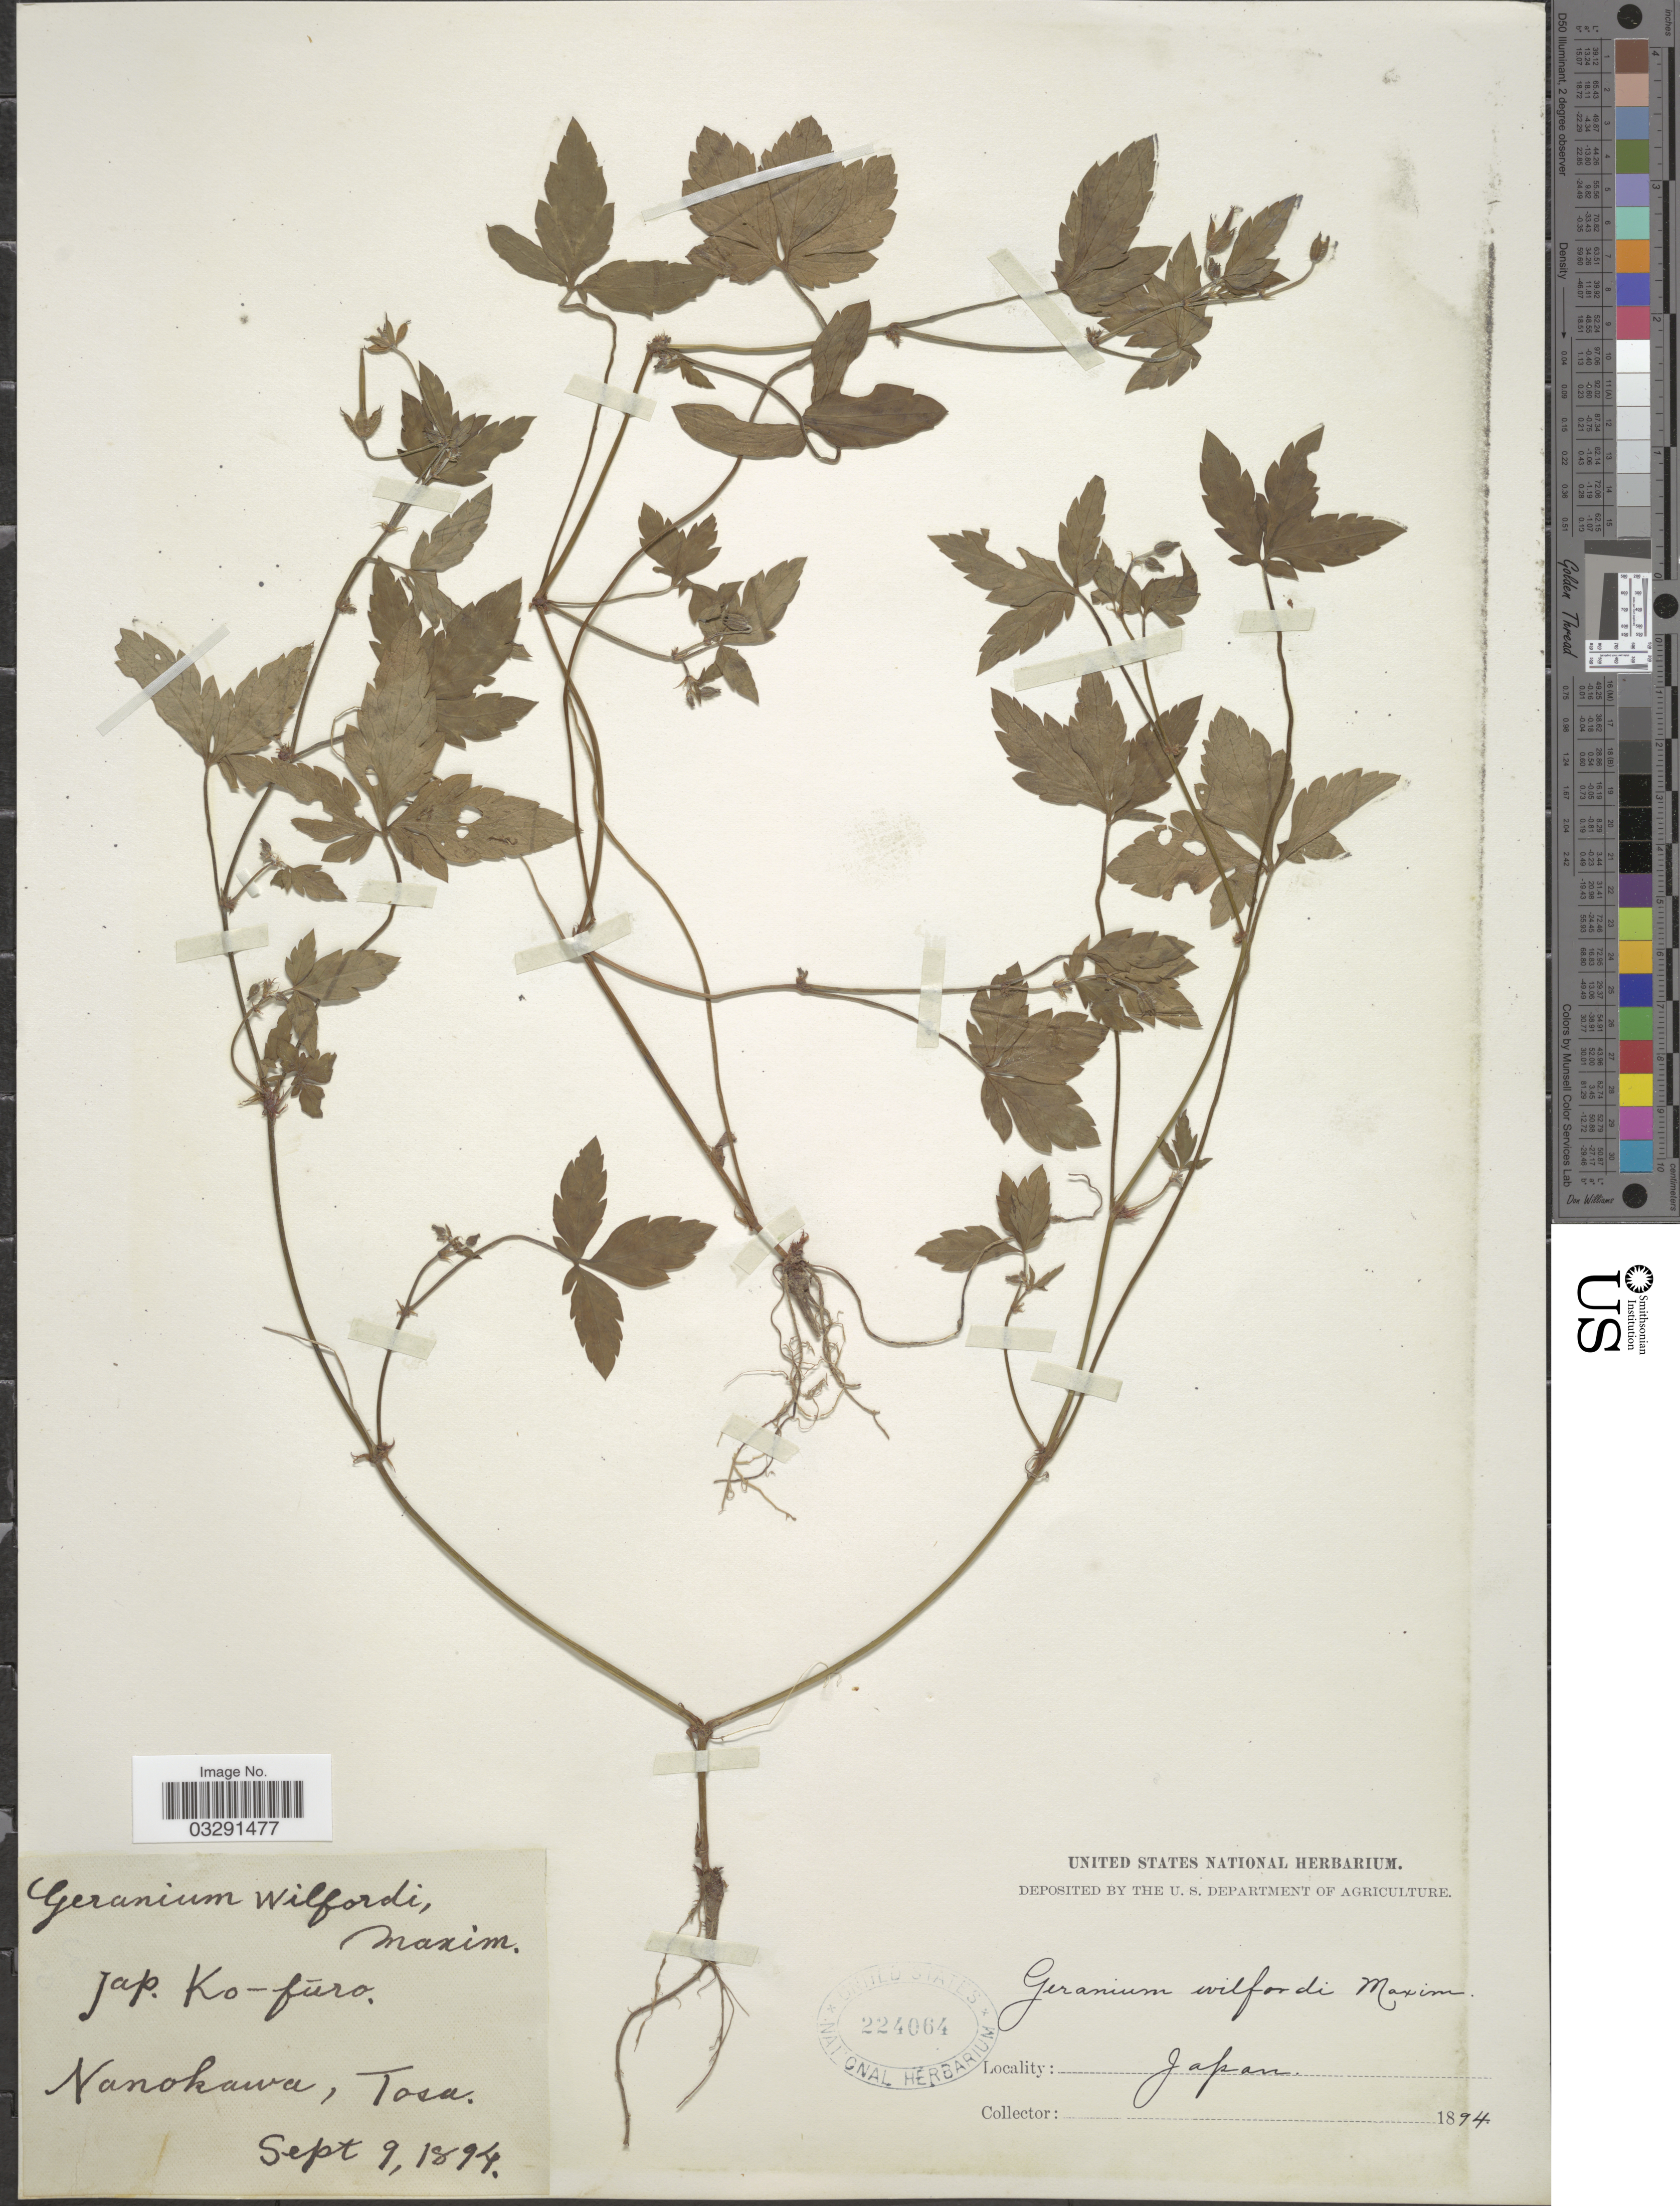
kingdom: Plantae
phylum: Tracheophyta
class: Magnoliopsida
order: Geraniales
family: Geraniaceae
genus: Geranium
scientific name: Geranium wilfordii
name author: Maxim.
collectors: ex herb. United States National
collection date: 1894-09-09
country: Japan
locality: Nanokawa, Tosa.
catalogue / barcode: US 224064